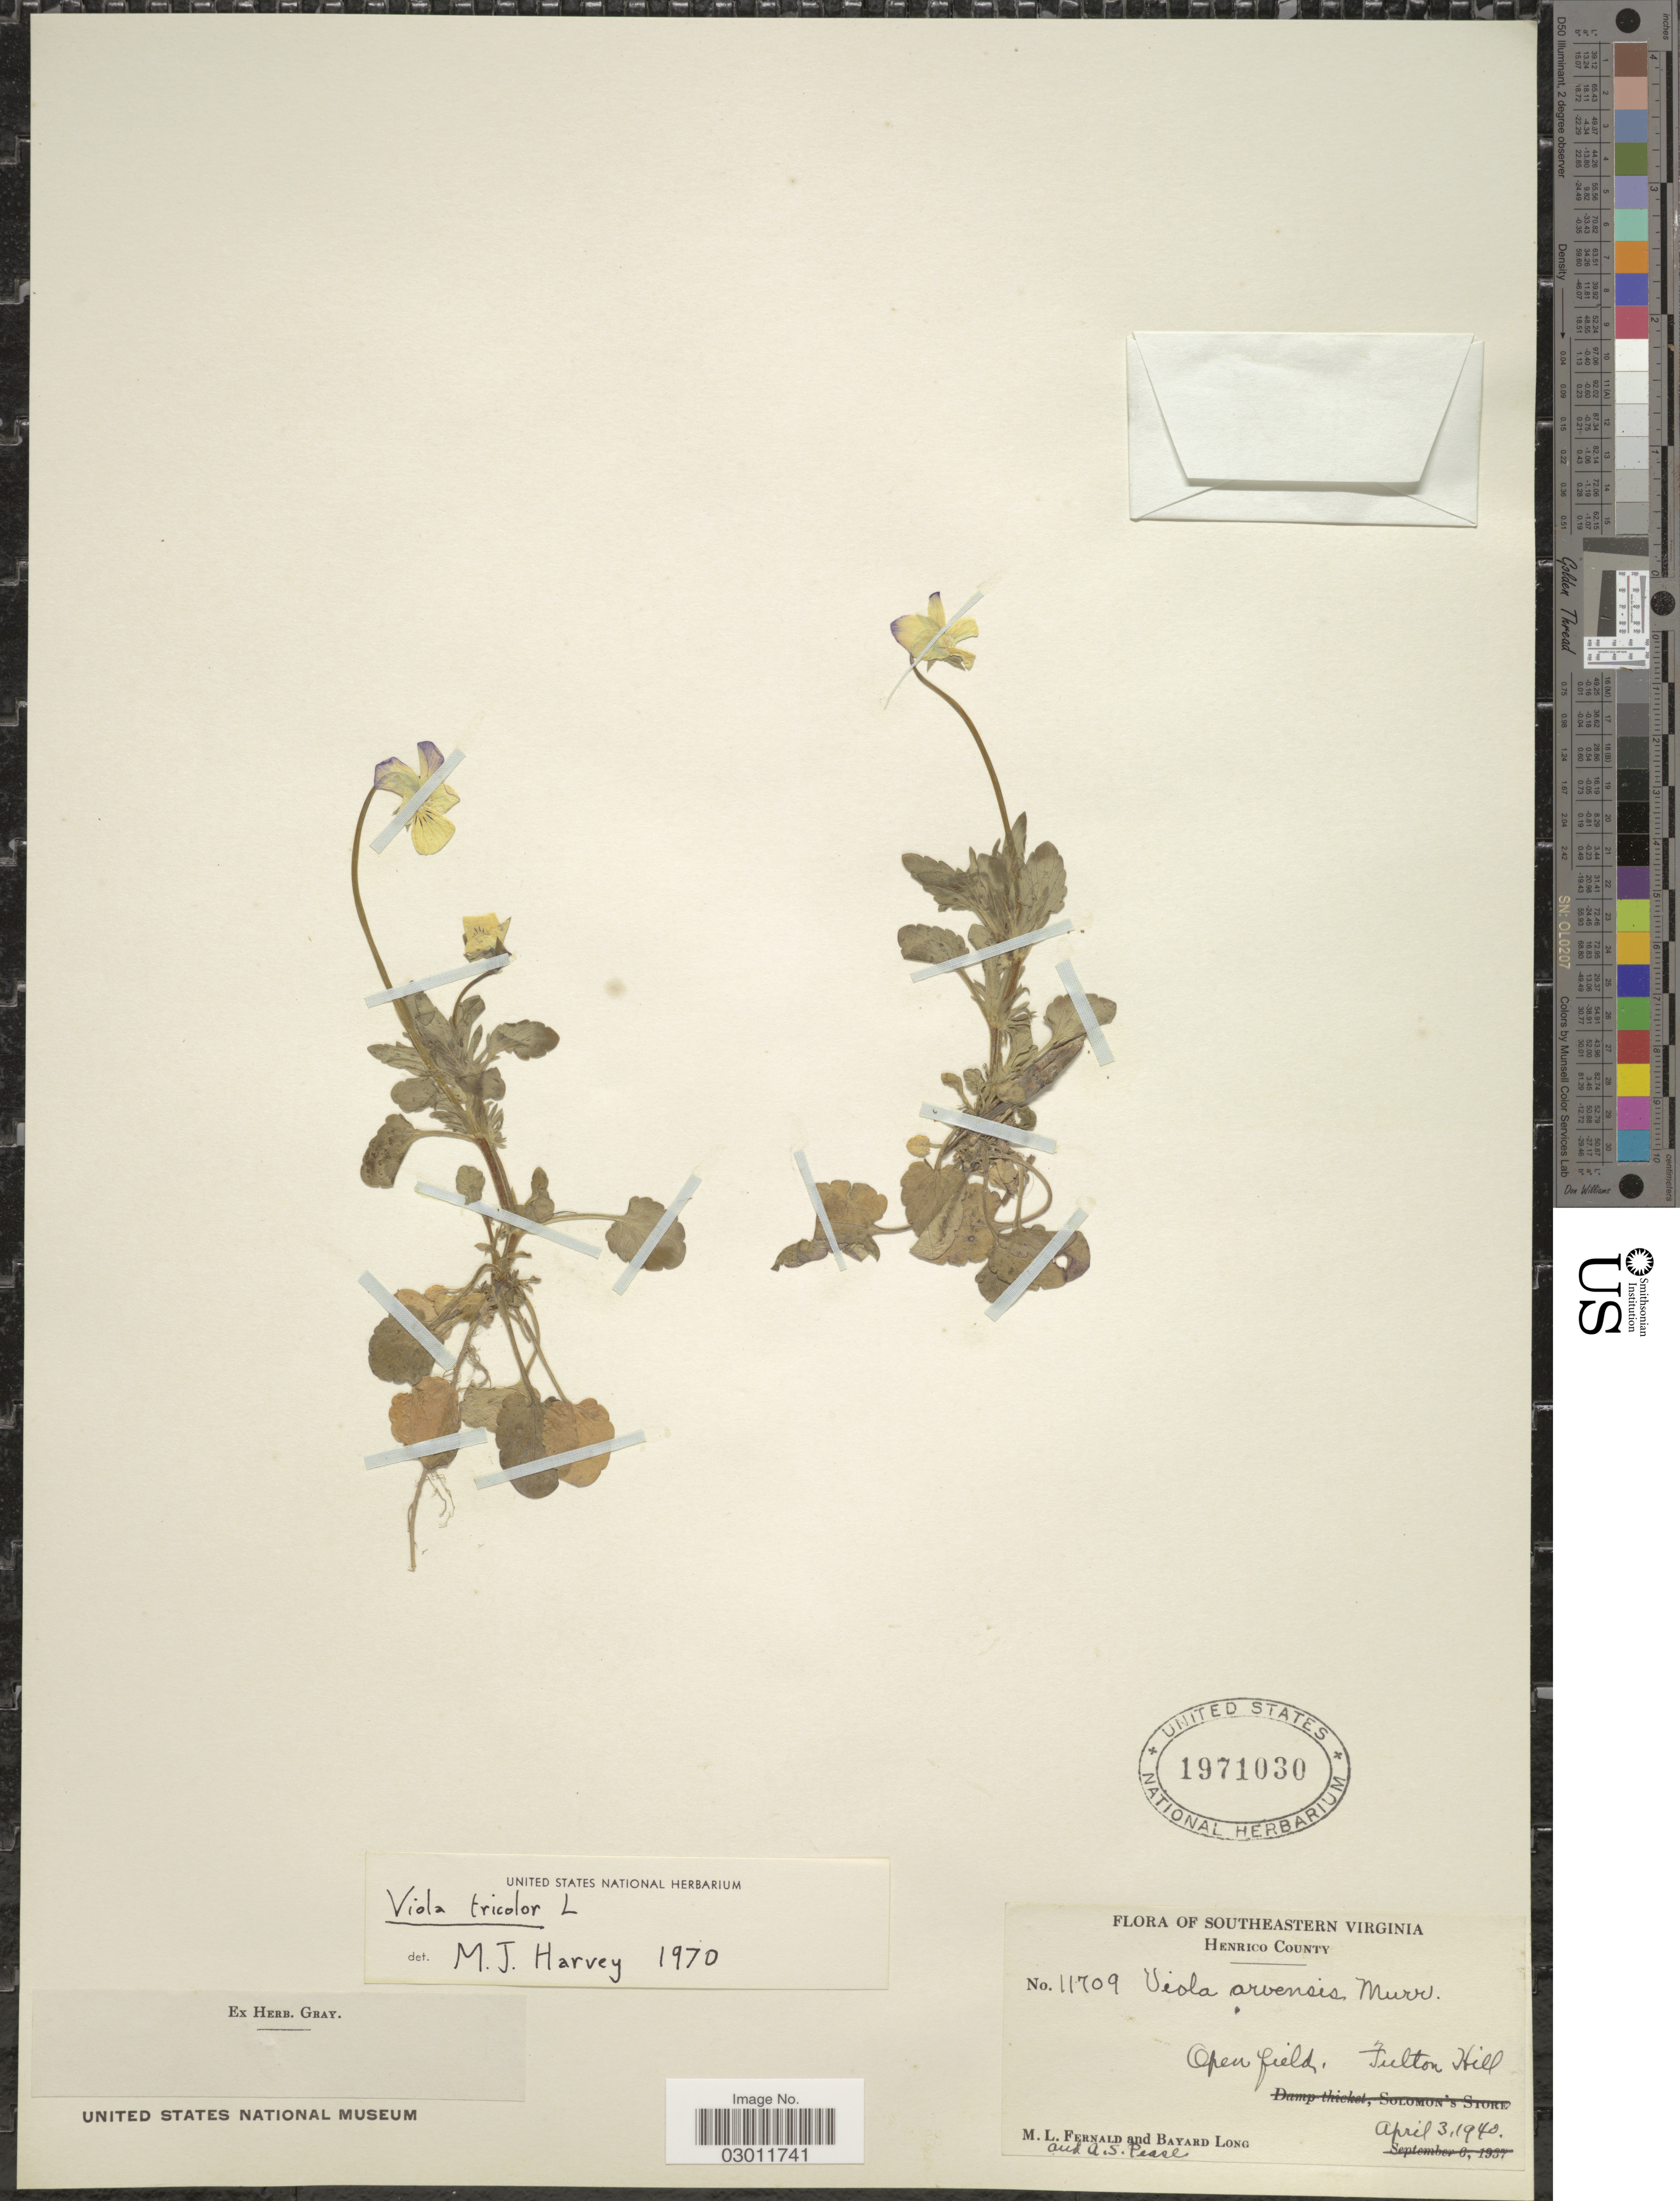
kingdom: Plantae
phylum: Tracheophyta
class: Magnoliopsida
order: Malpighiales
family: Violaceae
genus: Viola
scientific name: Viola arvensis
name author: Murray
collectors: M. L. Fernald, B. Long & A. S. Pease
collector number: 11709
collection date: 1940-04-03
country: United States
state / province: Virginia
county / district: Henrico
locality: Southeastern Virginia. Henrico County. Fulton Hill.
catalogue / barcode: US 1971030